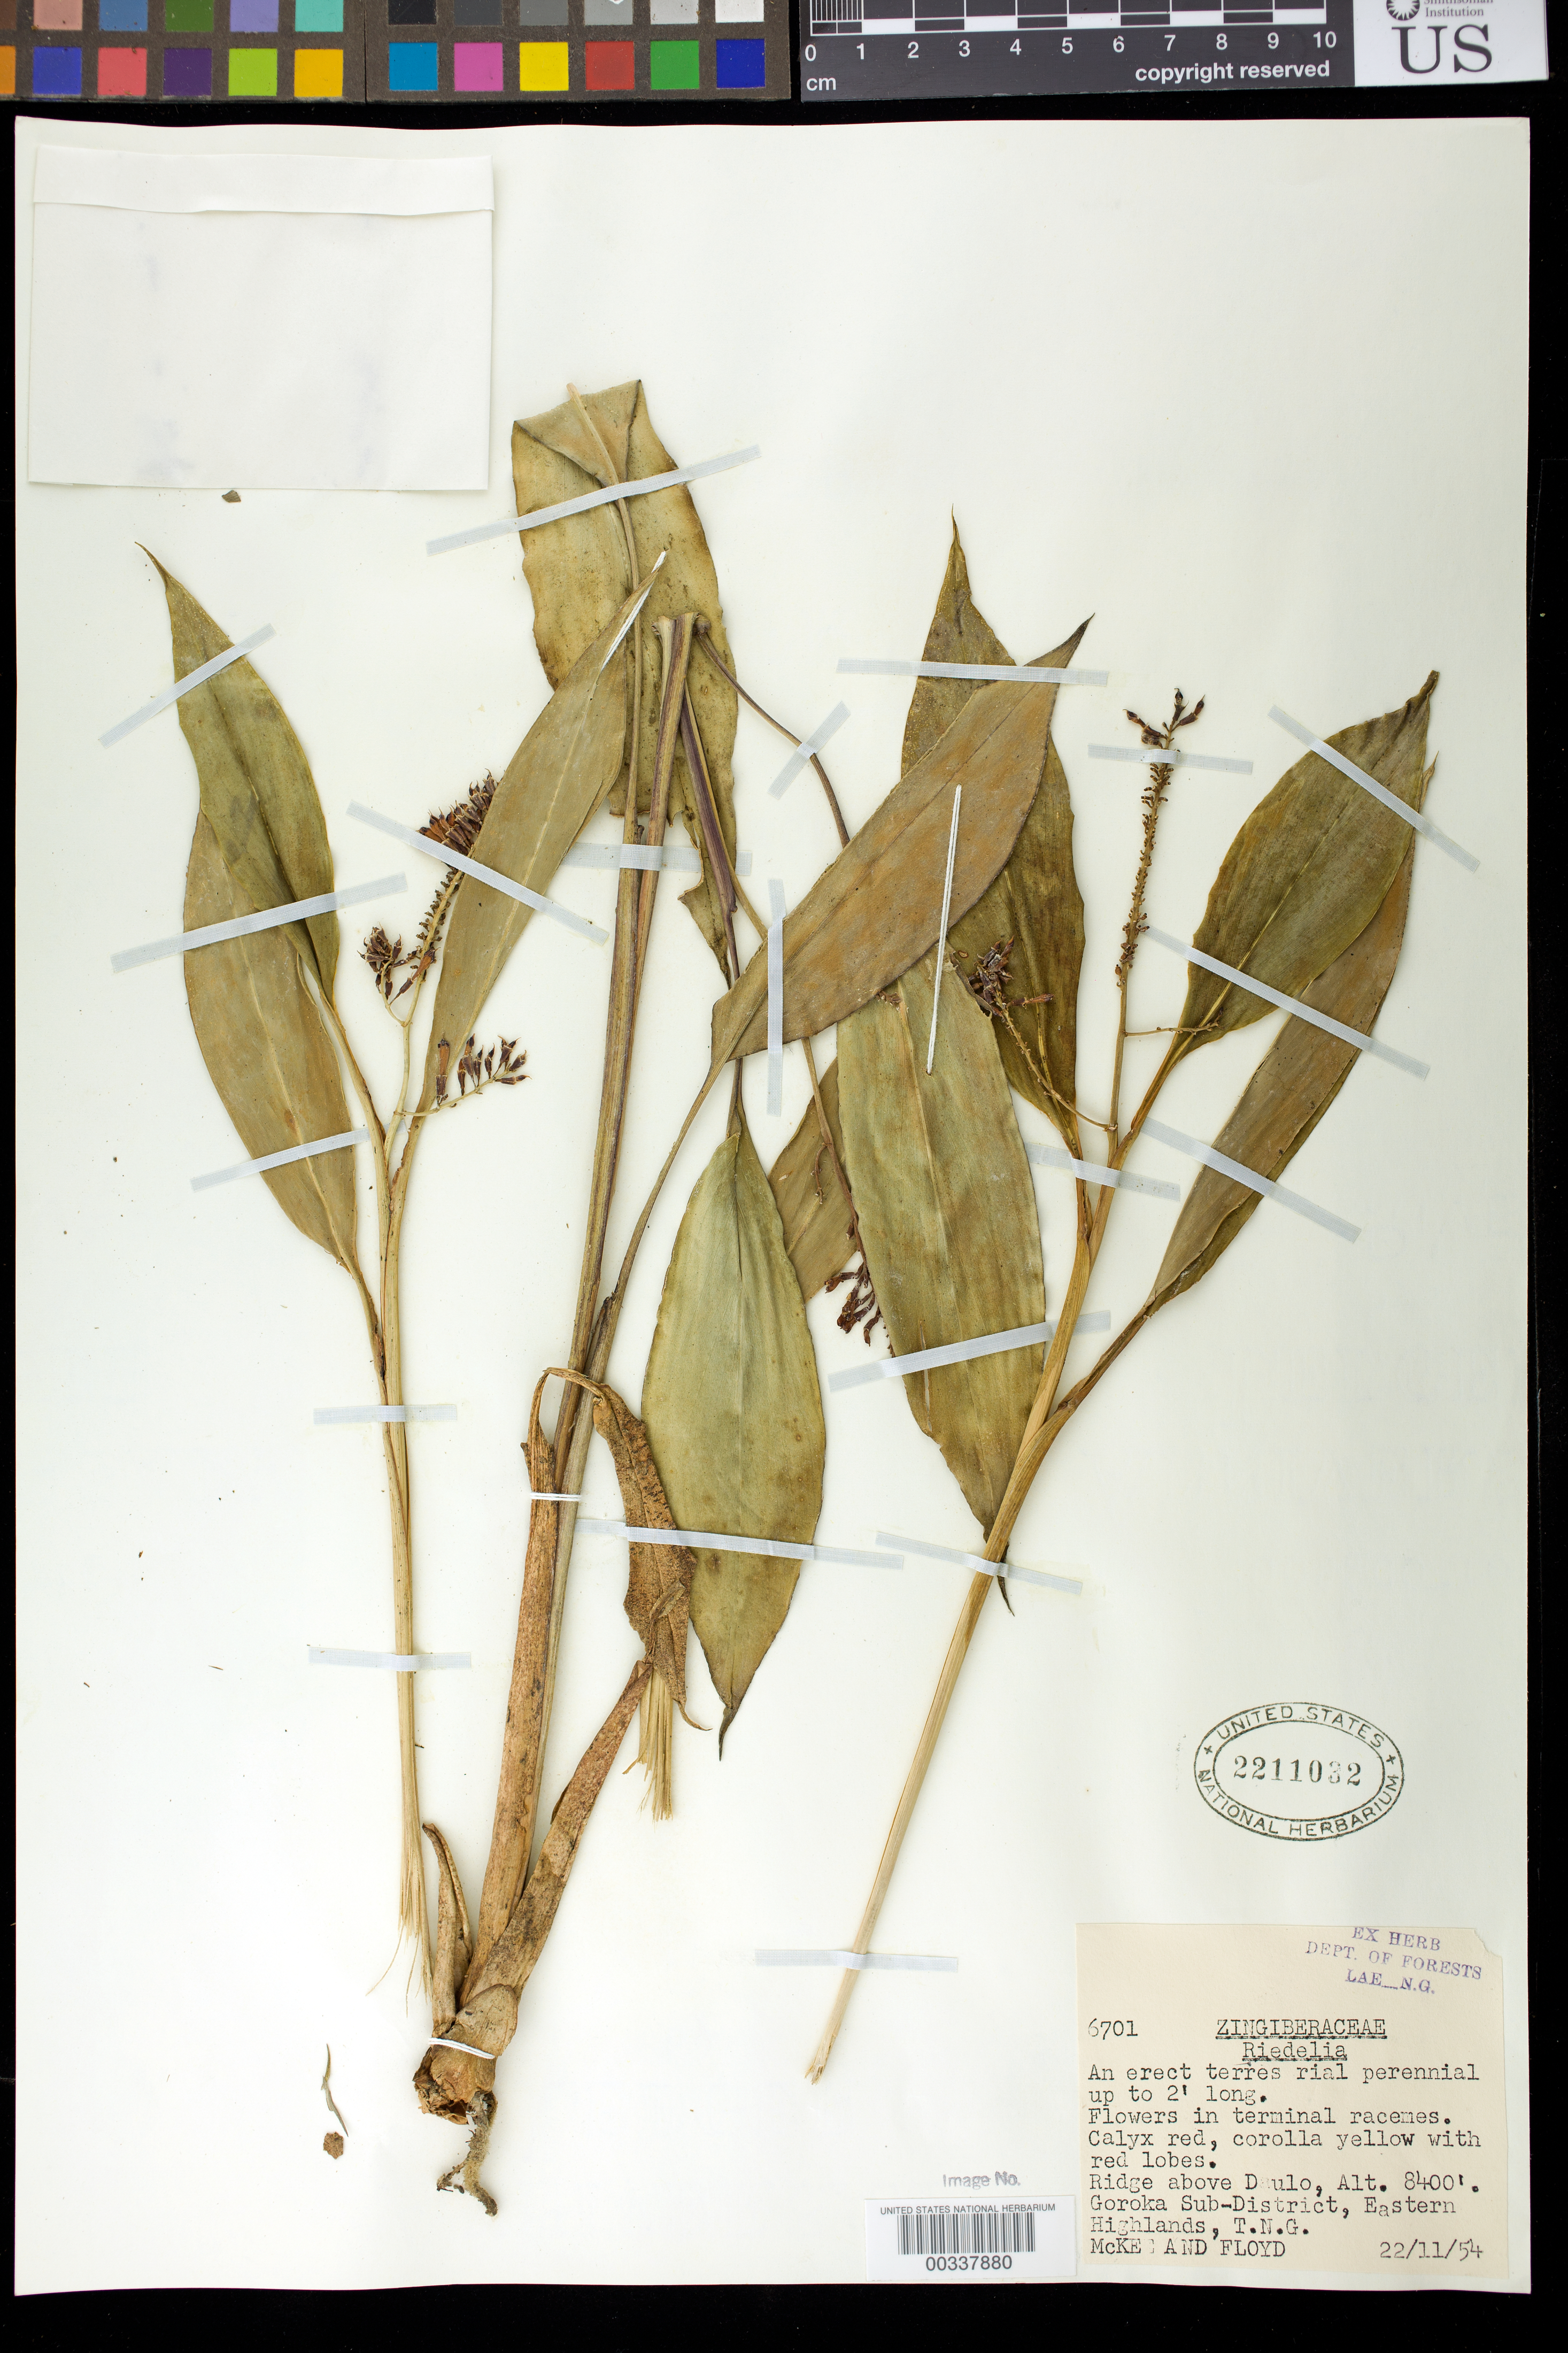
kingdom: Plantae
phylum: Tracheophyta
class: Liliopsida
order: Zingiberales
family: Zingiberaceae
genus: Riedelia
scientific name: Riedelia sp.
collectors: H. S. MacKee & A. G. Floyd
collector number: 6701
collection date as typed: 22 Nov 1954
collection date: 1954-11-22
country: Papua New Guinea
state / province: Eastern Highlands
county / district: Goroka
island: New Guinea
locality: Ridge above daulo, goroka sub-dist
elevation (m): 2560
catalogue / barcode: US 2211032